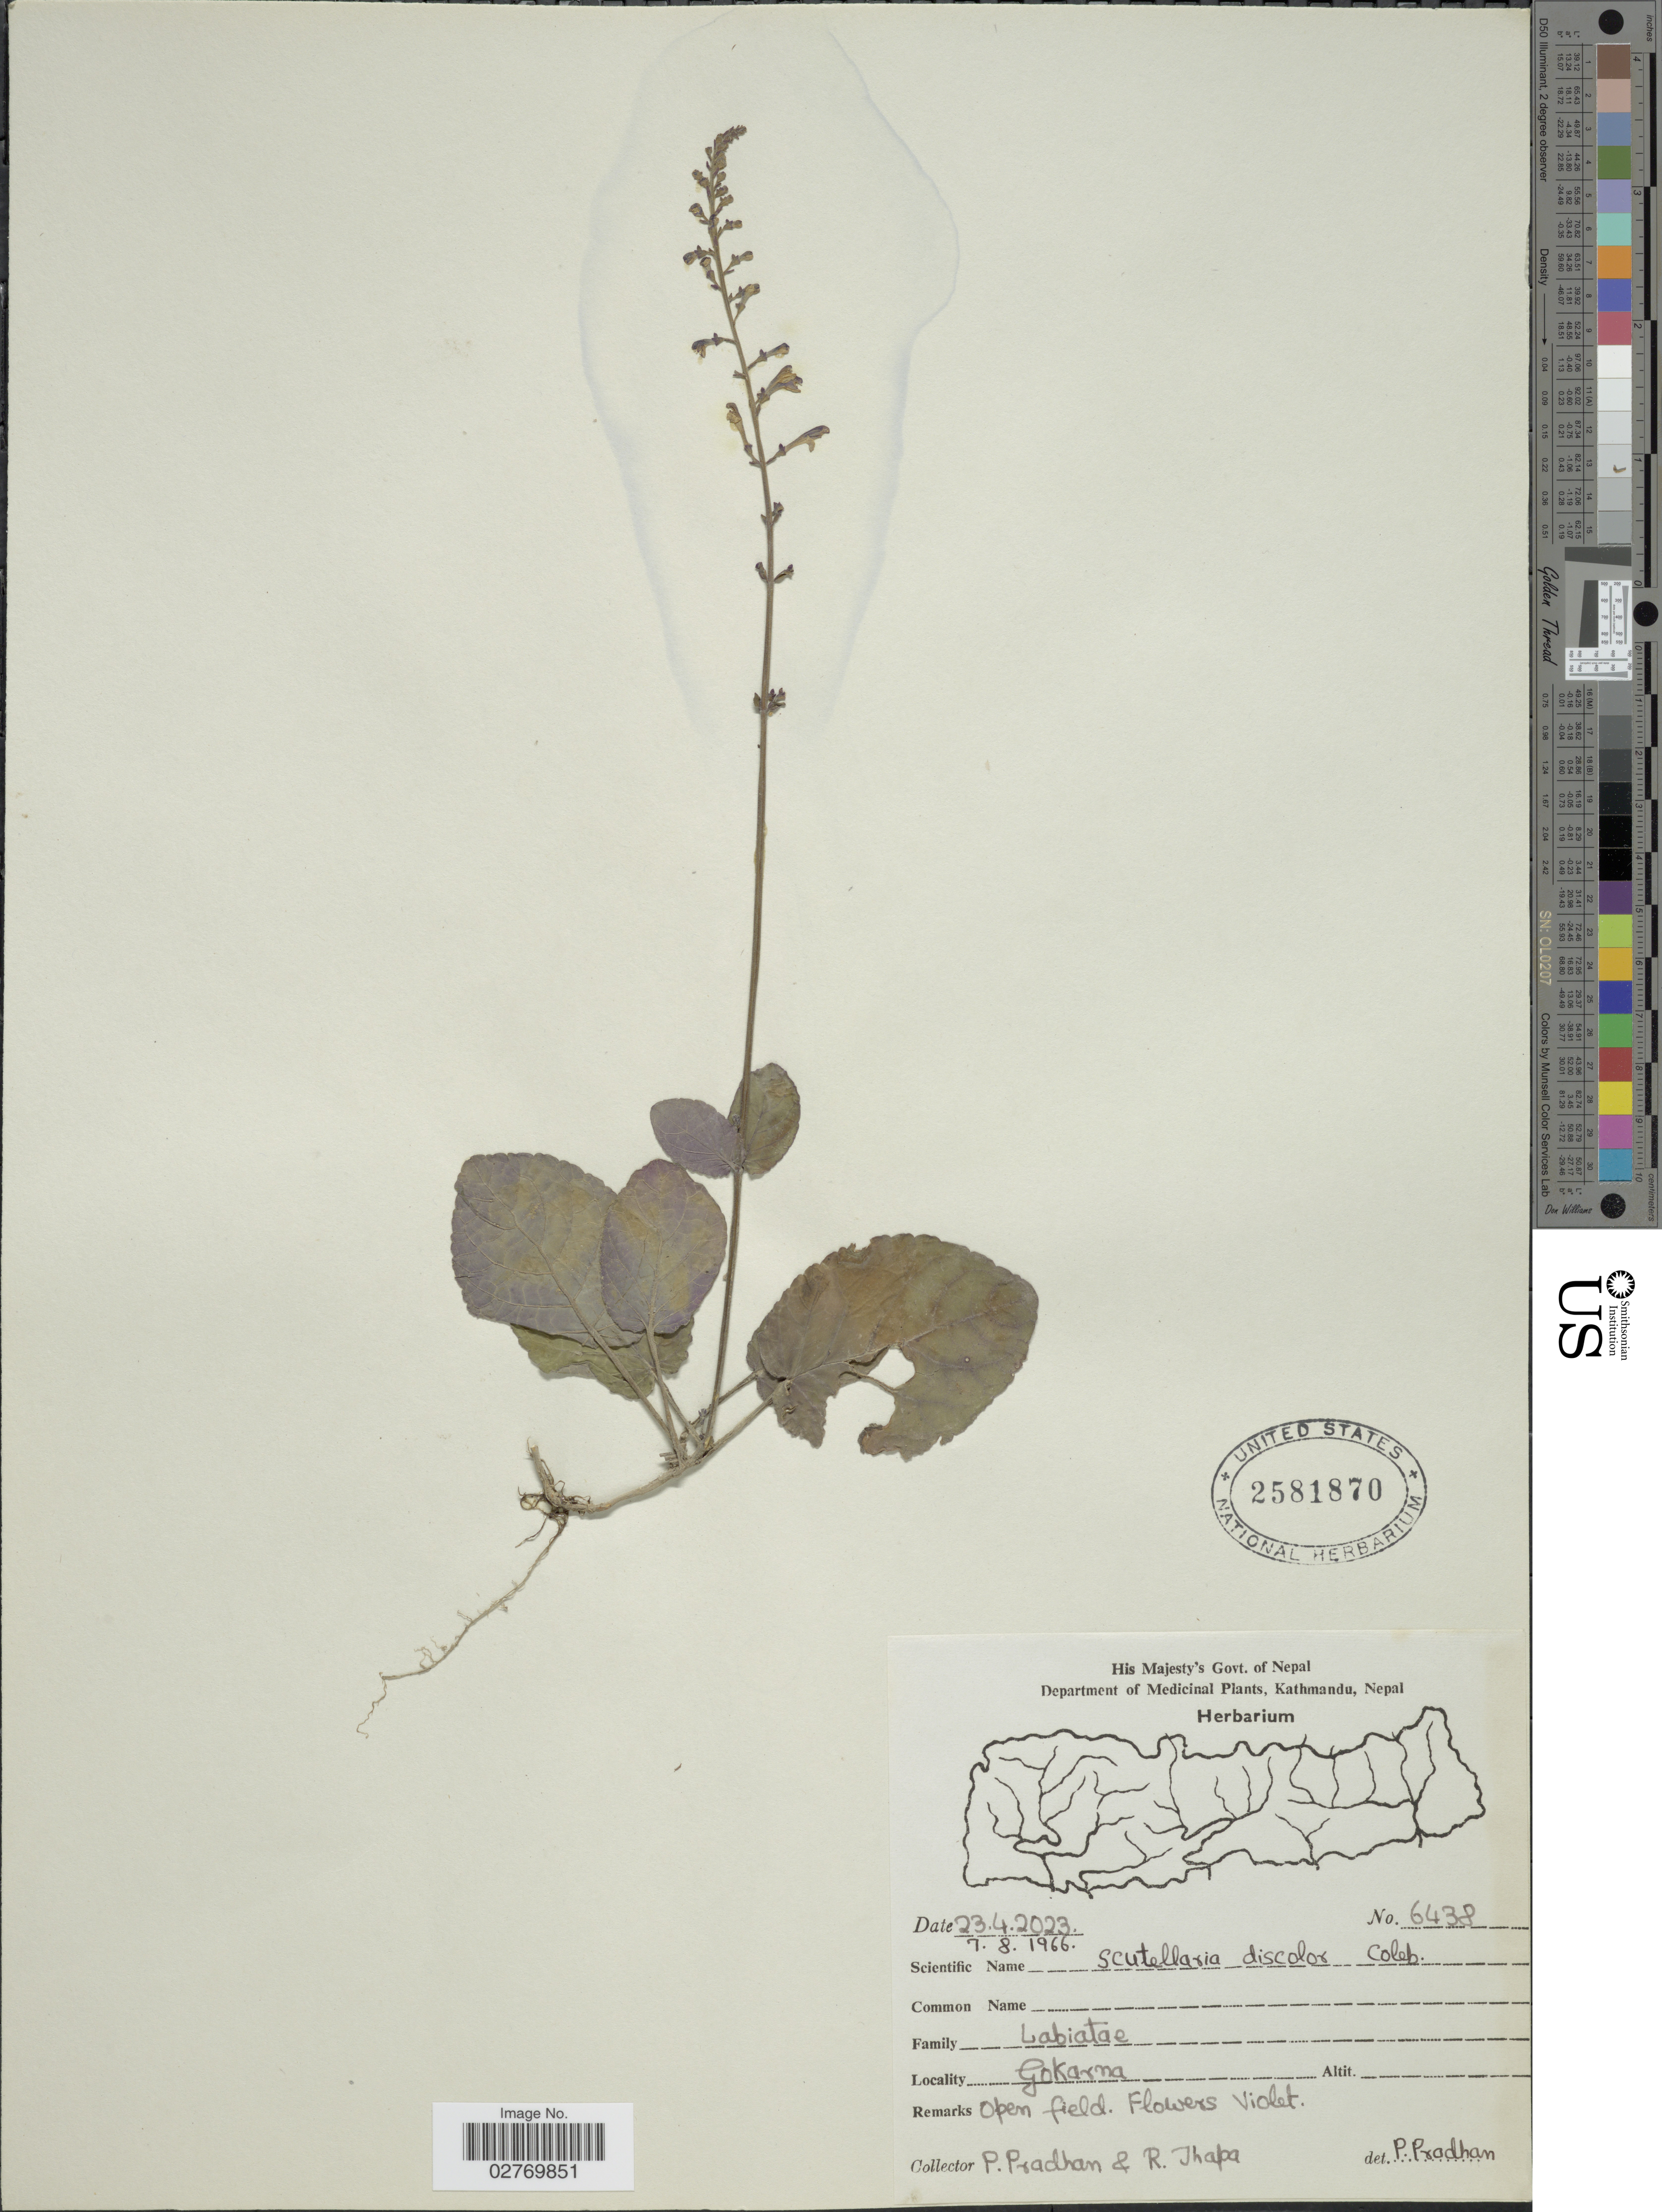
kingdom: Plantae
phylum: Tracheophyta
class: Magnoliopsida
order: Lamiales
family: Lamiaceae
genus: Scutellaria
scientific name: Scutellaria discolor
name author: Colebr.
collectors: P. Pradhan & R. Thapa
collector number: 6438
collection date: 1966-08-07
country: Nepal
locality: Gokarna.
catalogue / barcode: US 2581870